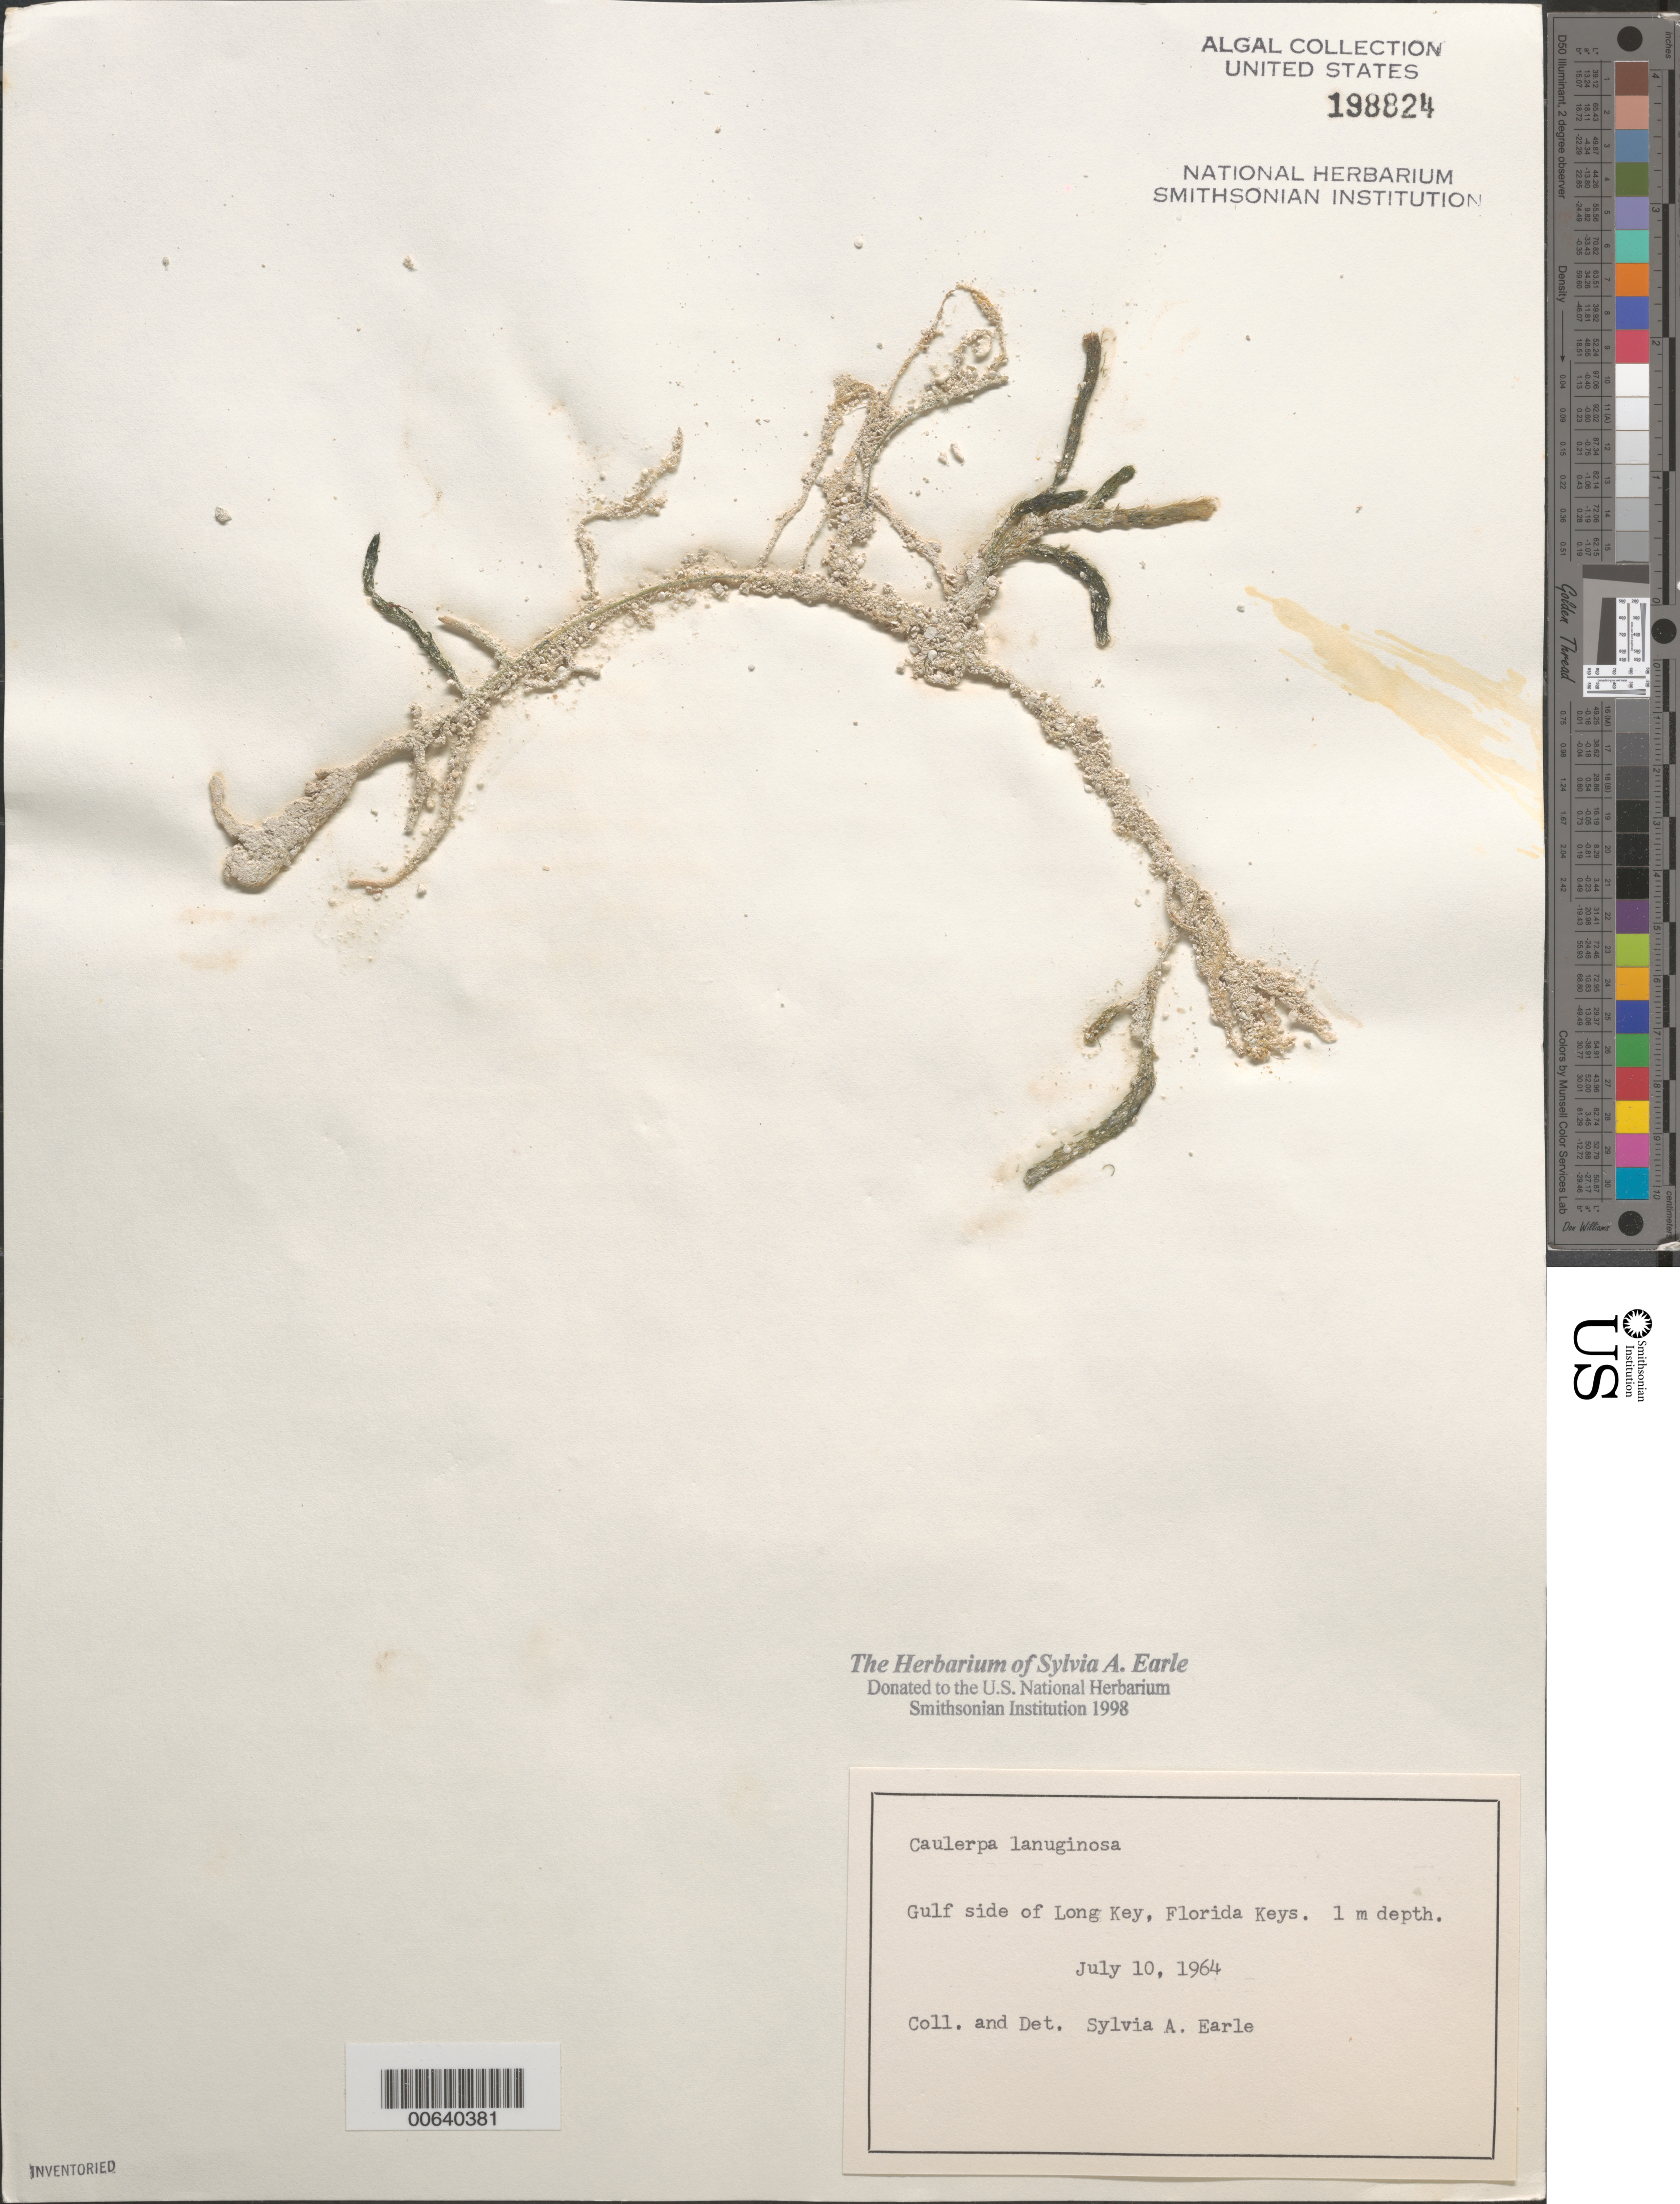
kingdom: Plantae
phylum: Chlorophyta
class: Ulvophyceae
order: Bryopsidales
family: Caulerpaceae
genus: Caulerpa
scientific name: Caulerpa lanuginosa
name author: J. Agardh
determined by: Earle, S. A.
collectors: S. A. Earle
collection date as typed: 10 Jul 1964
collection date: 1964-07-10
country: United States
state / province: Florida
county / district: Monroe County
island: Long Key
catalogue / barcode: US 198824